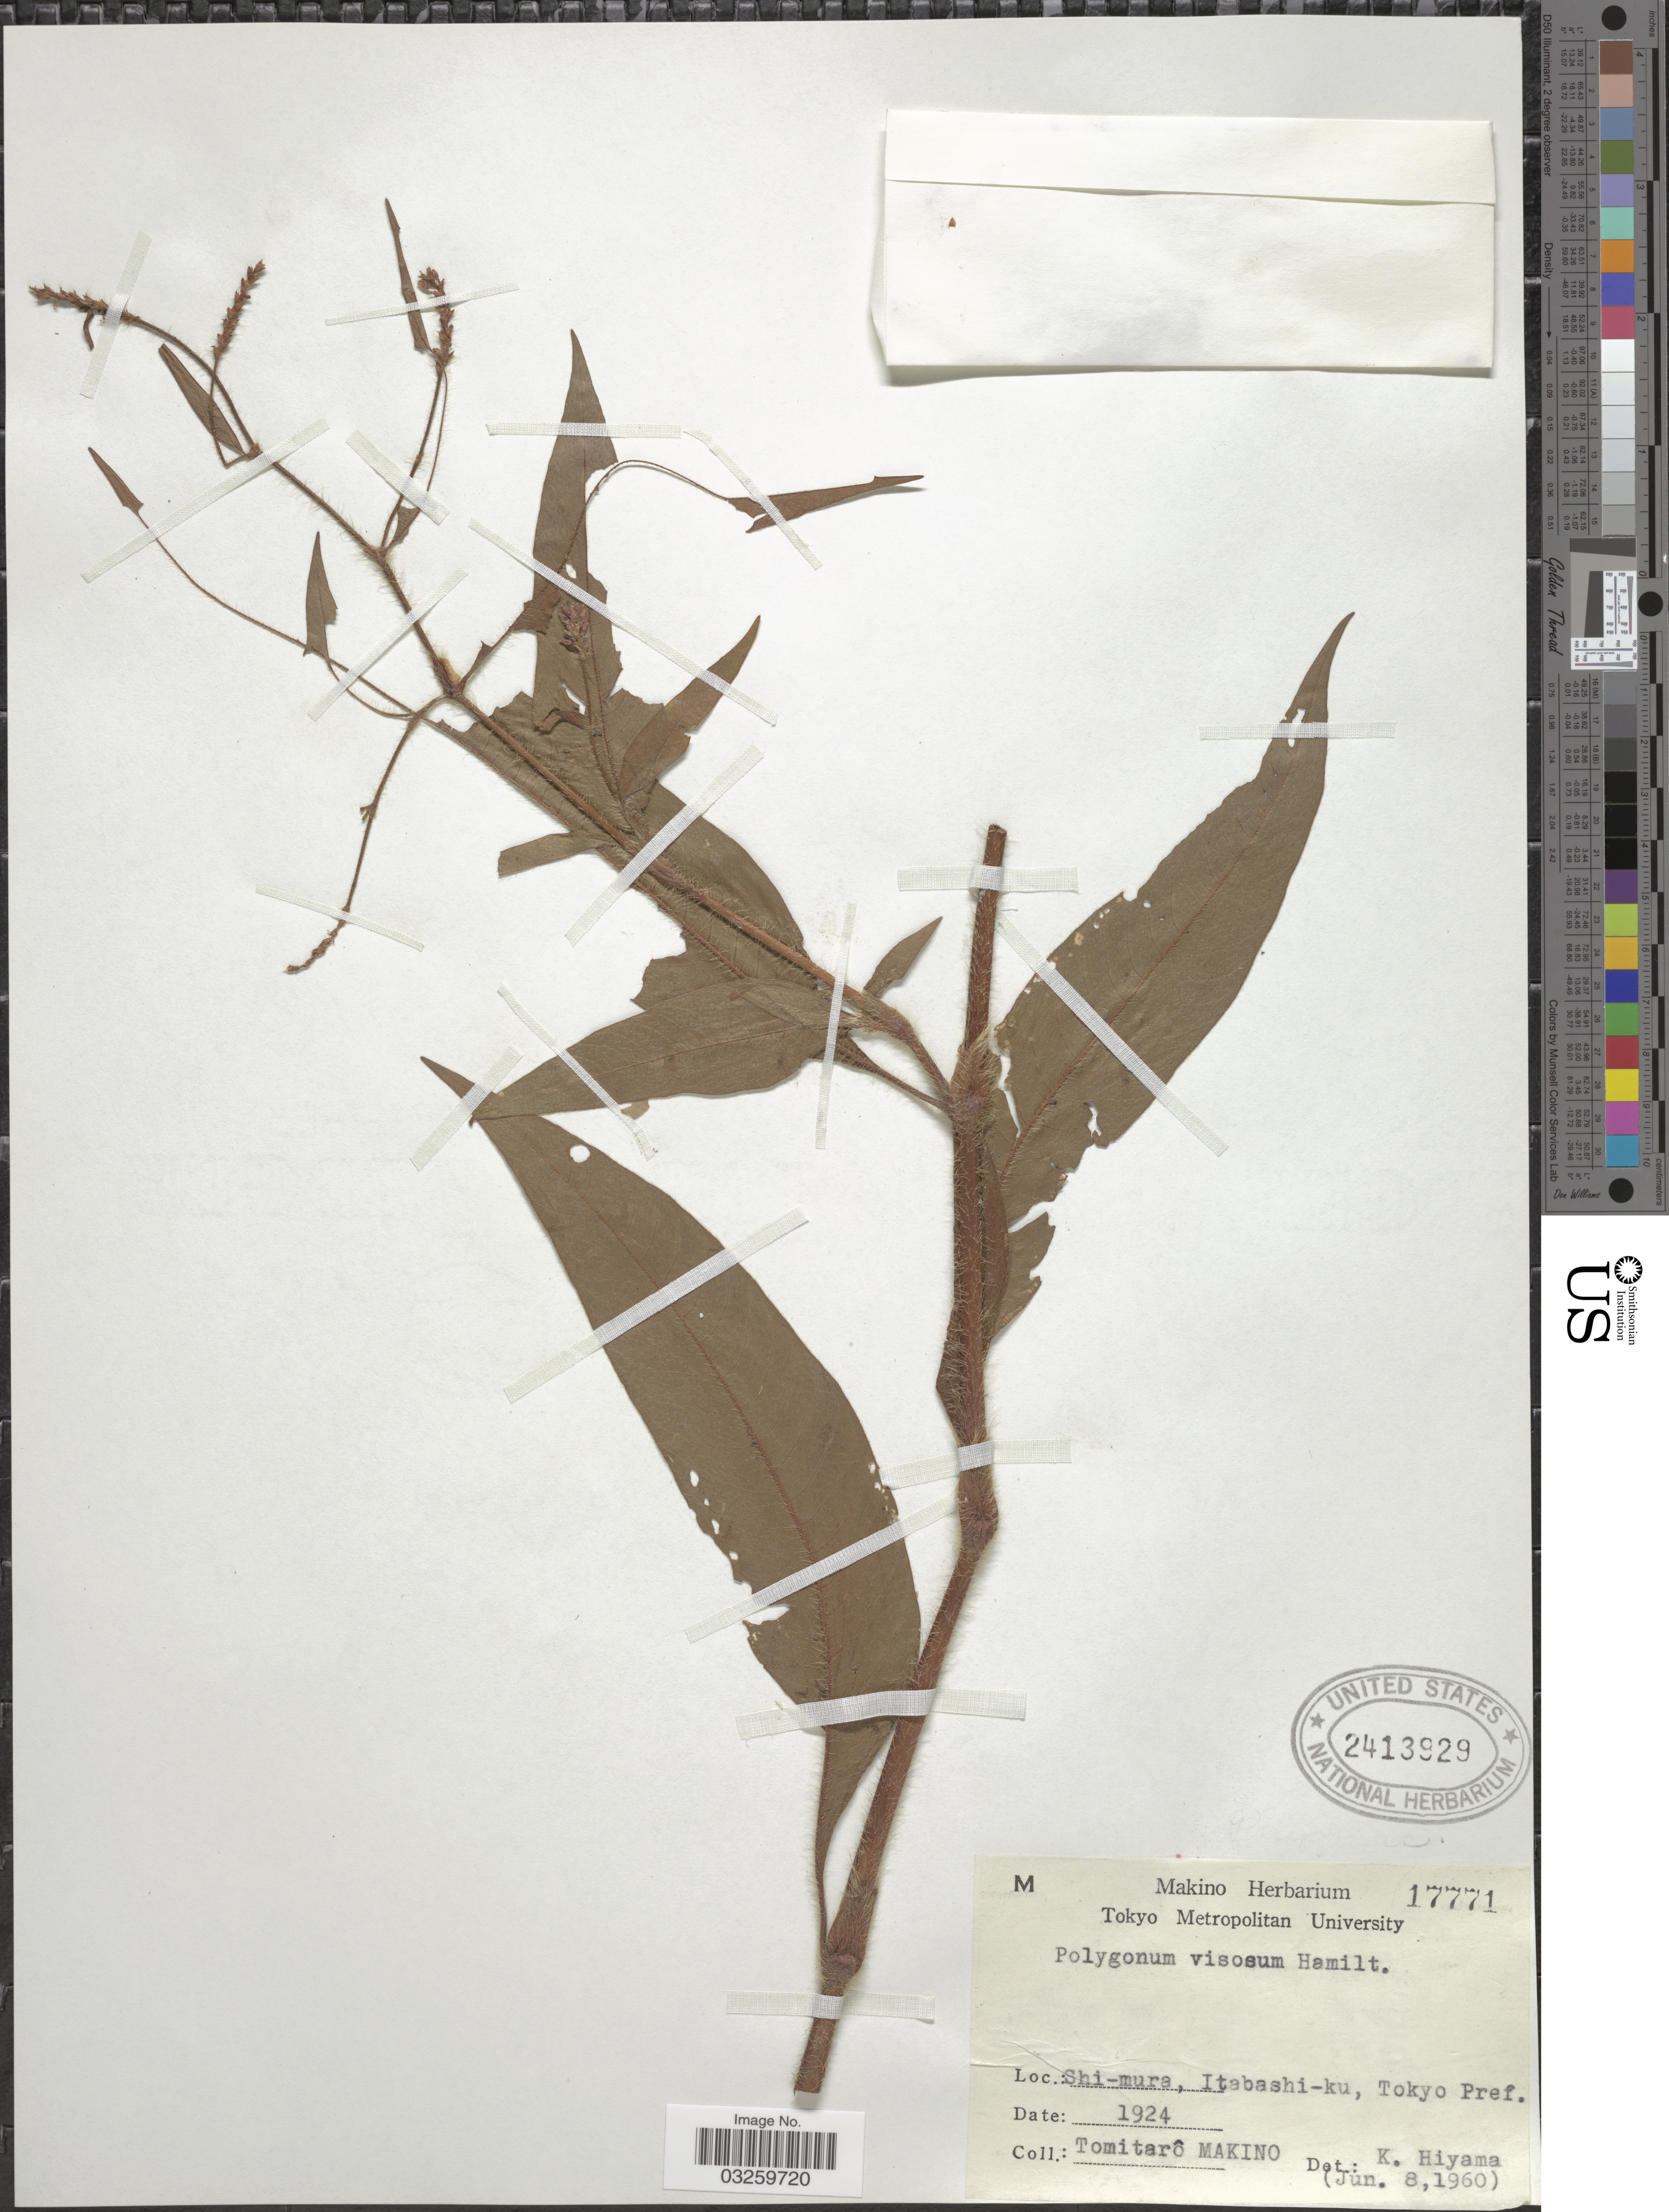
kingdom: Plantae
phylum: Tracheophyta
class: Magnoliopsida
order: Caryophyllales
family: Polygonaceae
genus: Polygonum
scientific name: Polygonum viscosum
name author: Buch.-Ham. ex D. Don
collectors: T. Makino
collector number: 17771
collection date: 1924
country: Japan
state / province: Tokyo, Federal City of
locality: Shi-mura, Itabashi-ku, Tokyo Pref.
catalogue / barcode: US 2413929